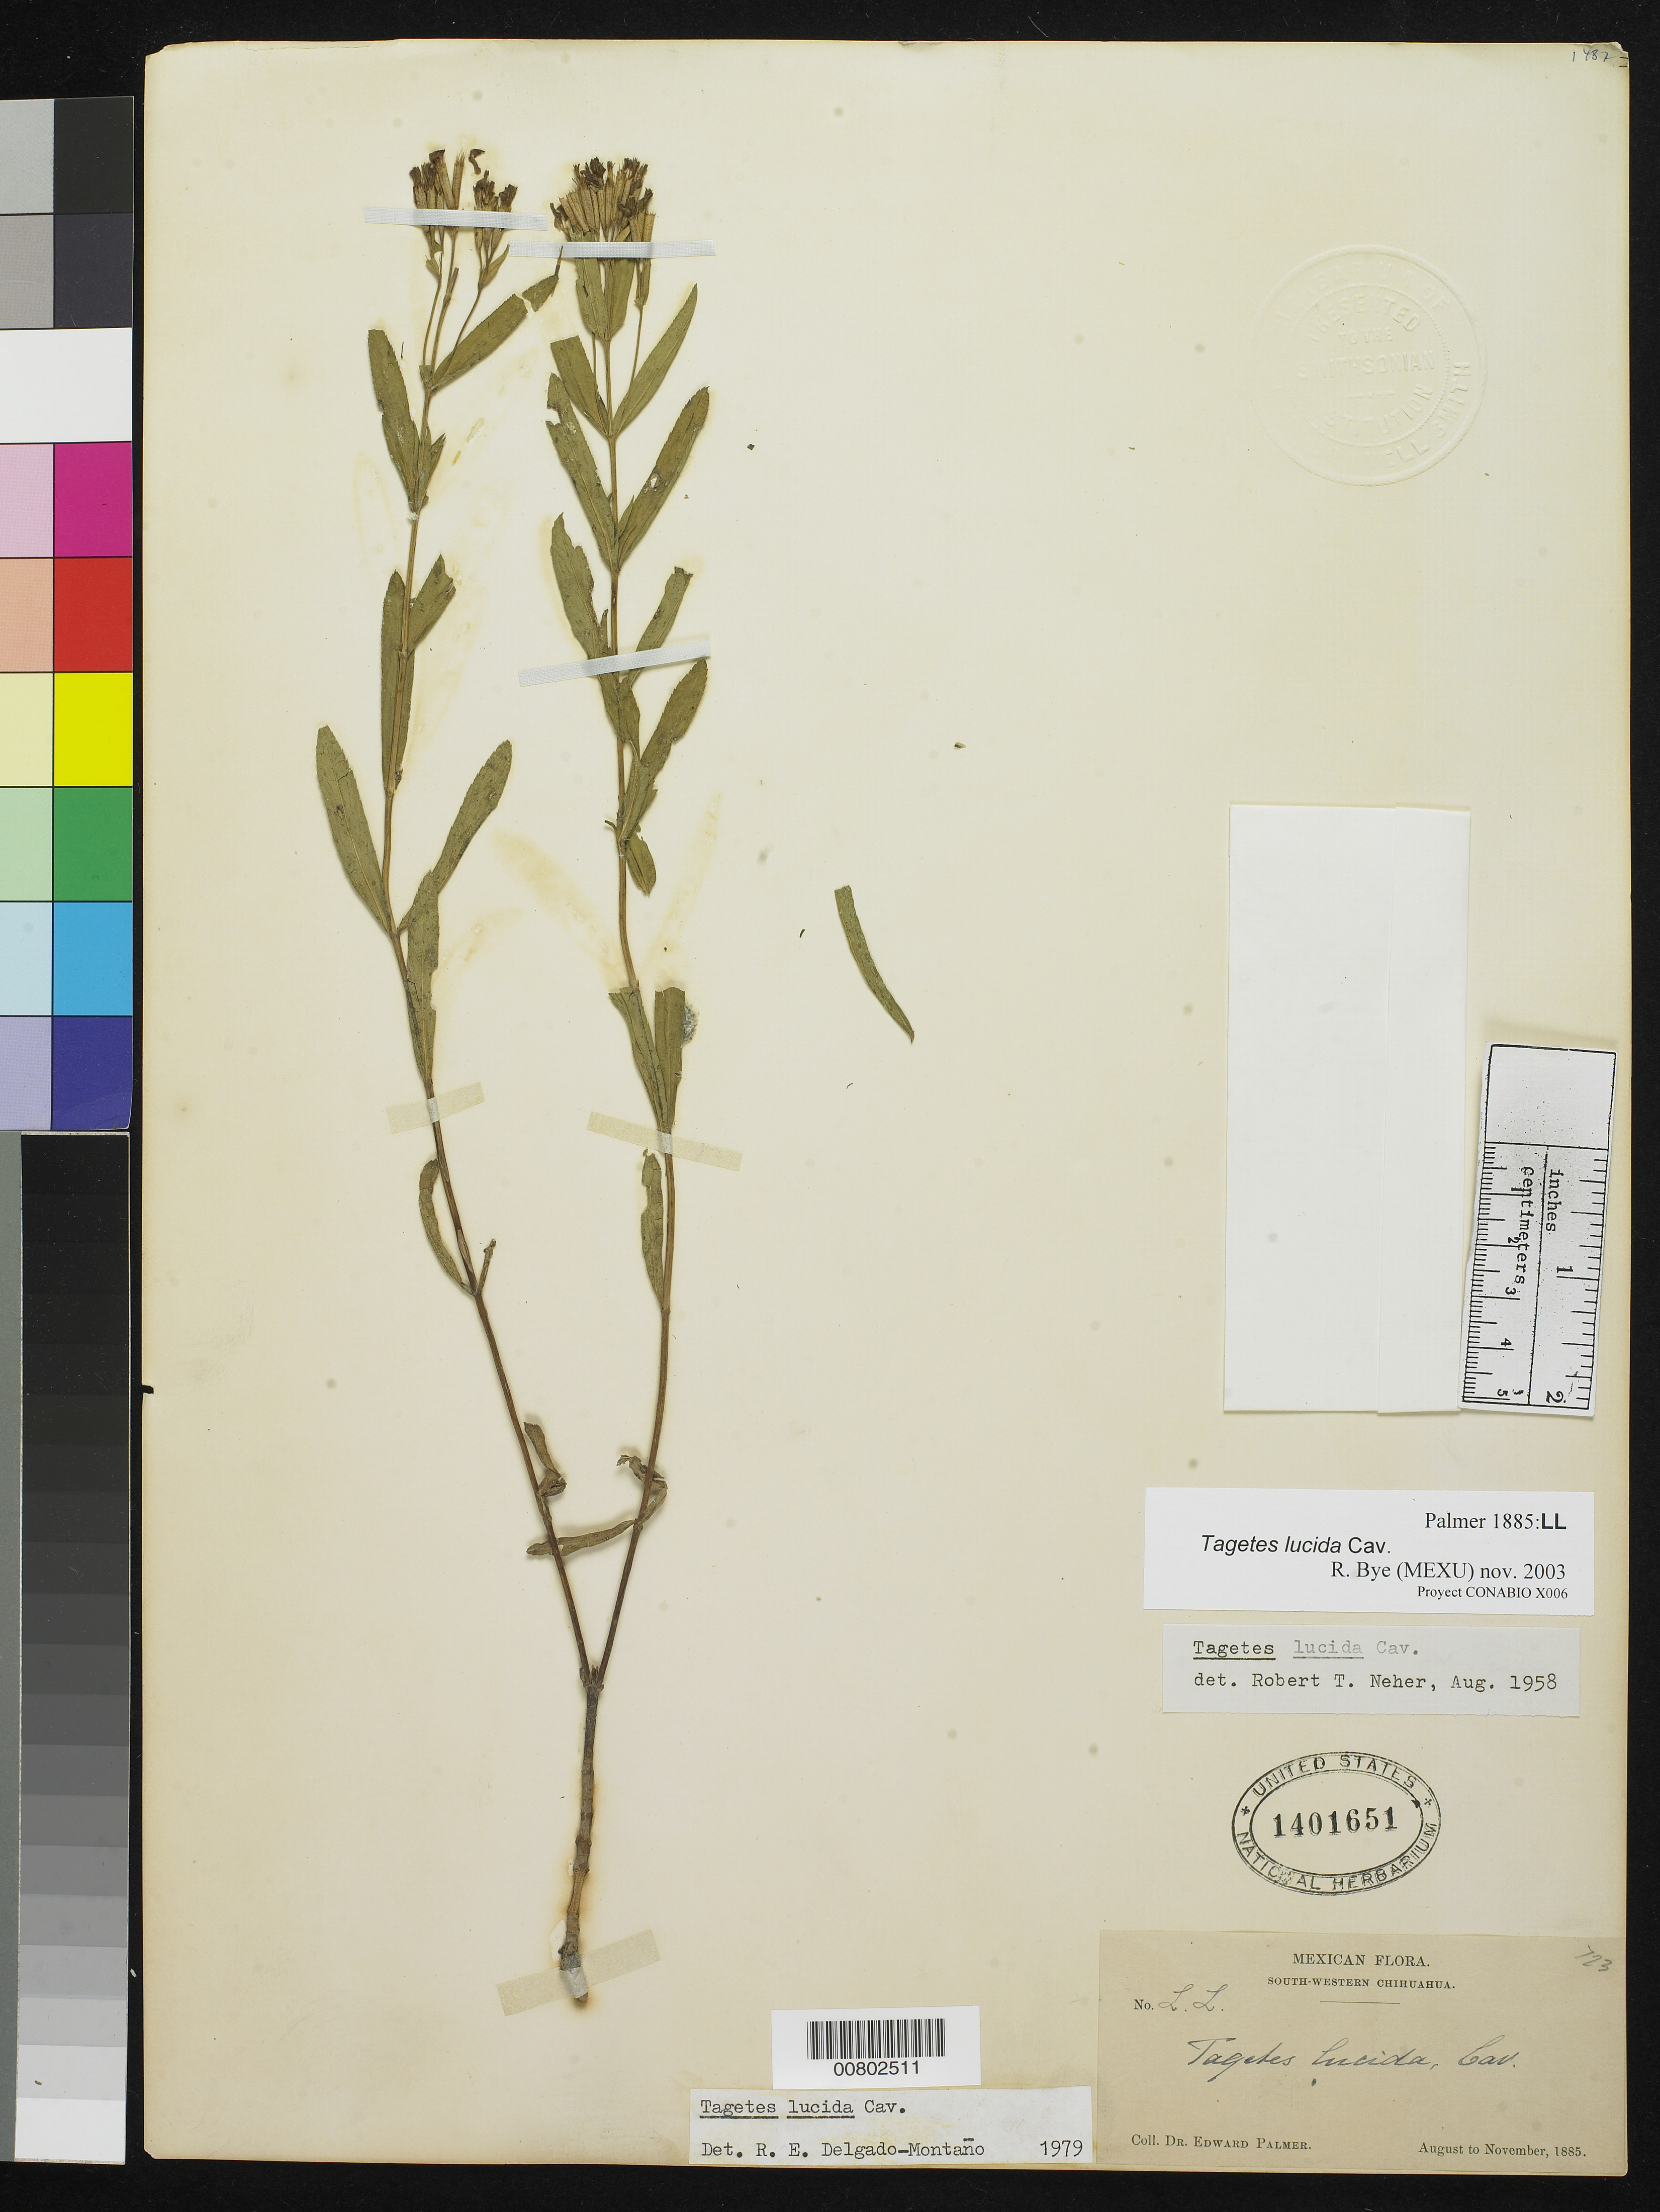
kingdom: Plantae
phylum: Tracheophyta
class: Magnoliopsida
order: Asterales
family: Asteraceae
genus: Tagetes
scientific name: Tagetes lucida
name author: Cav.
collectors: E. Palmer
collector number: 723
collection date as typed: Aug 1885 to -- Nov 1885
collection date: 1885-08/1885-11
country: Mexico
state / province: Chihuahua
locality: LL SW Chihuahua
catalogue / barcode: US 1401651